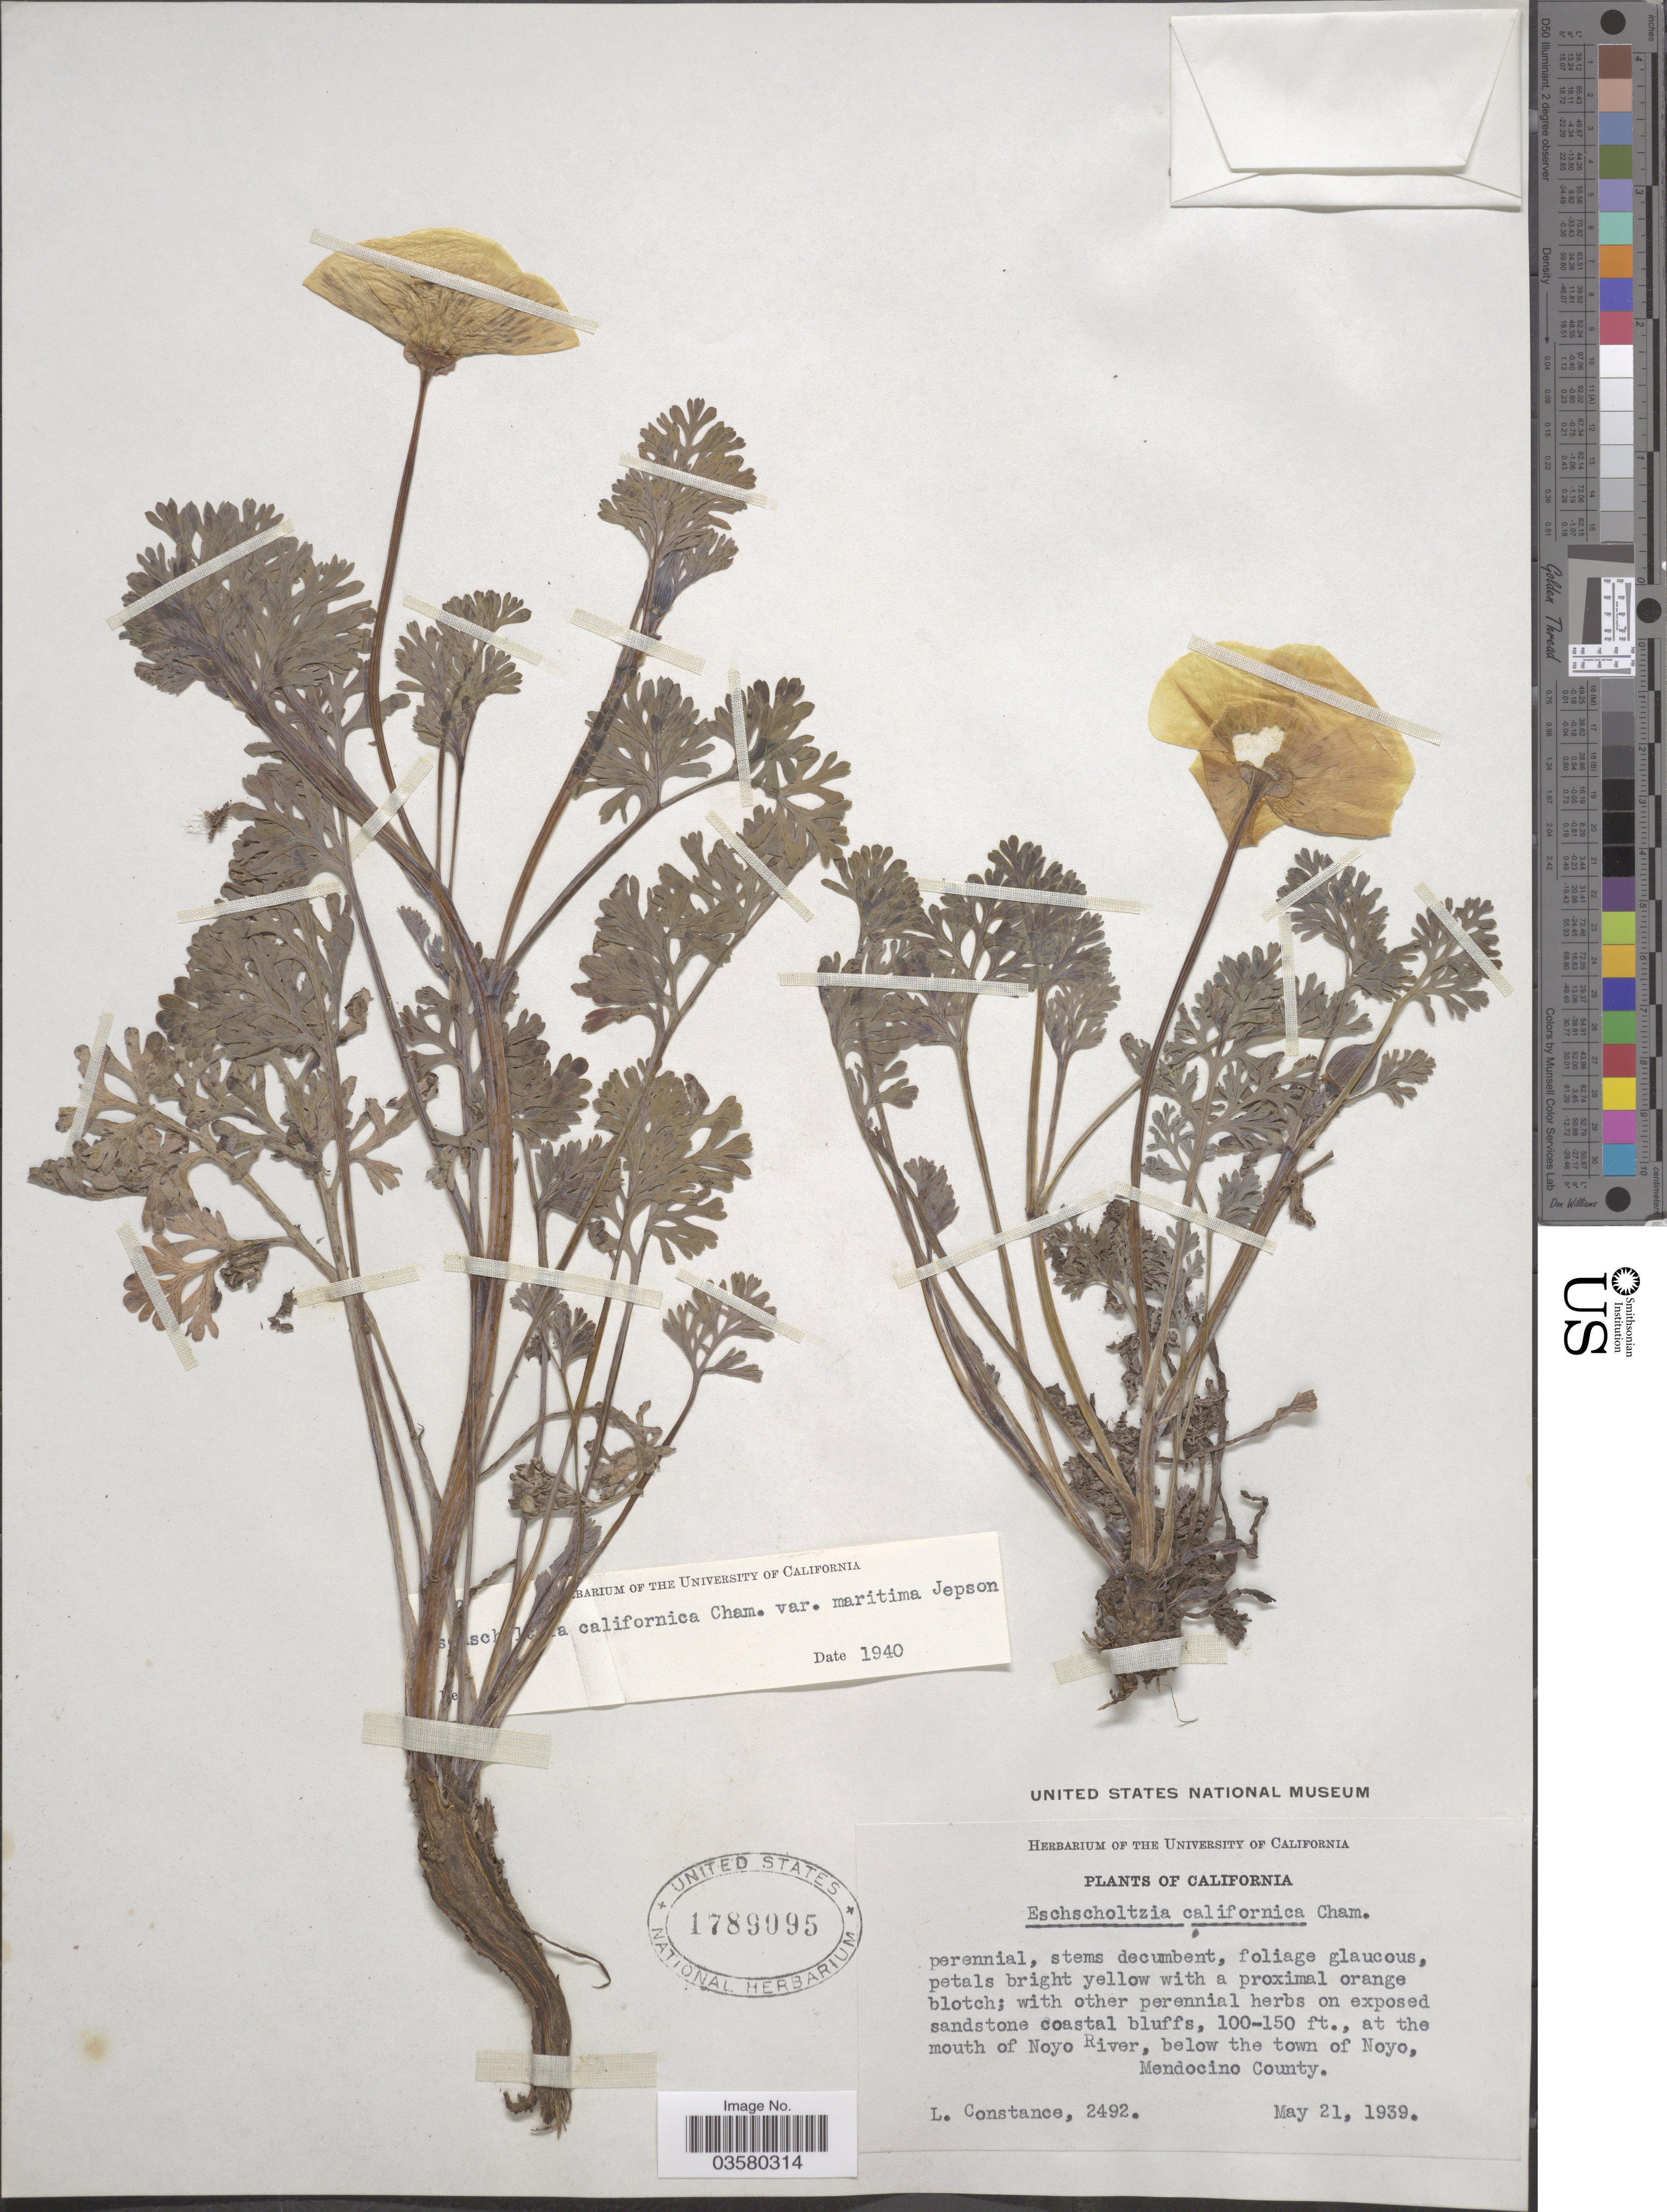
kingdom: Plantae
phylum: Tracheophyta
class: Magnoliopsida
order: Ranunculales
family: Papaveraceae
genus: Eschscholzia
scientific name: Eschscholzia californica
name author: Cham.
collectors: L. Constance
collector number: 2492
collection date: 1939-05-21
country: United States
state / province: California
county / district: Mendocino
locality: At the mouth of Noyo River, below the town of Noyo, Mendocino County.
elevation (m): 30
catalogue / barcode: US 1789095